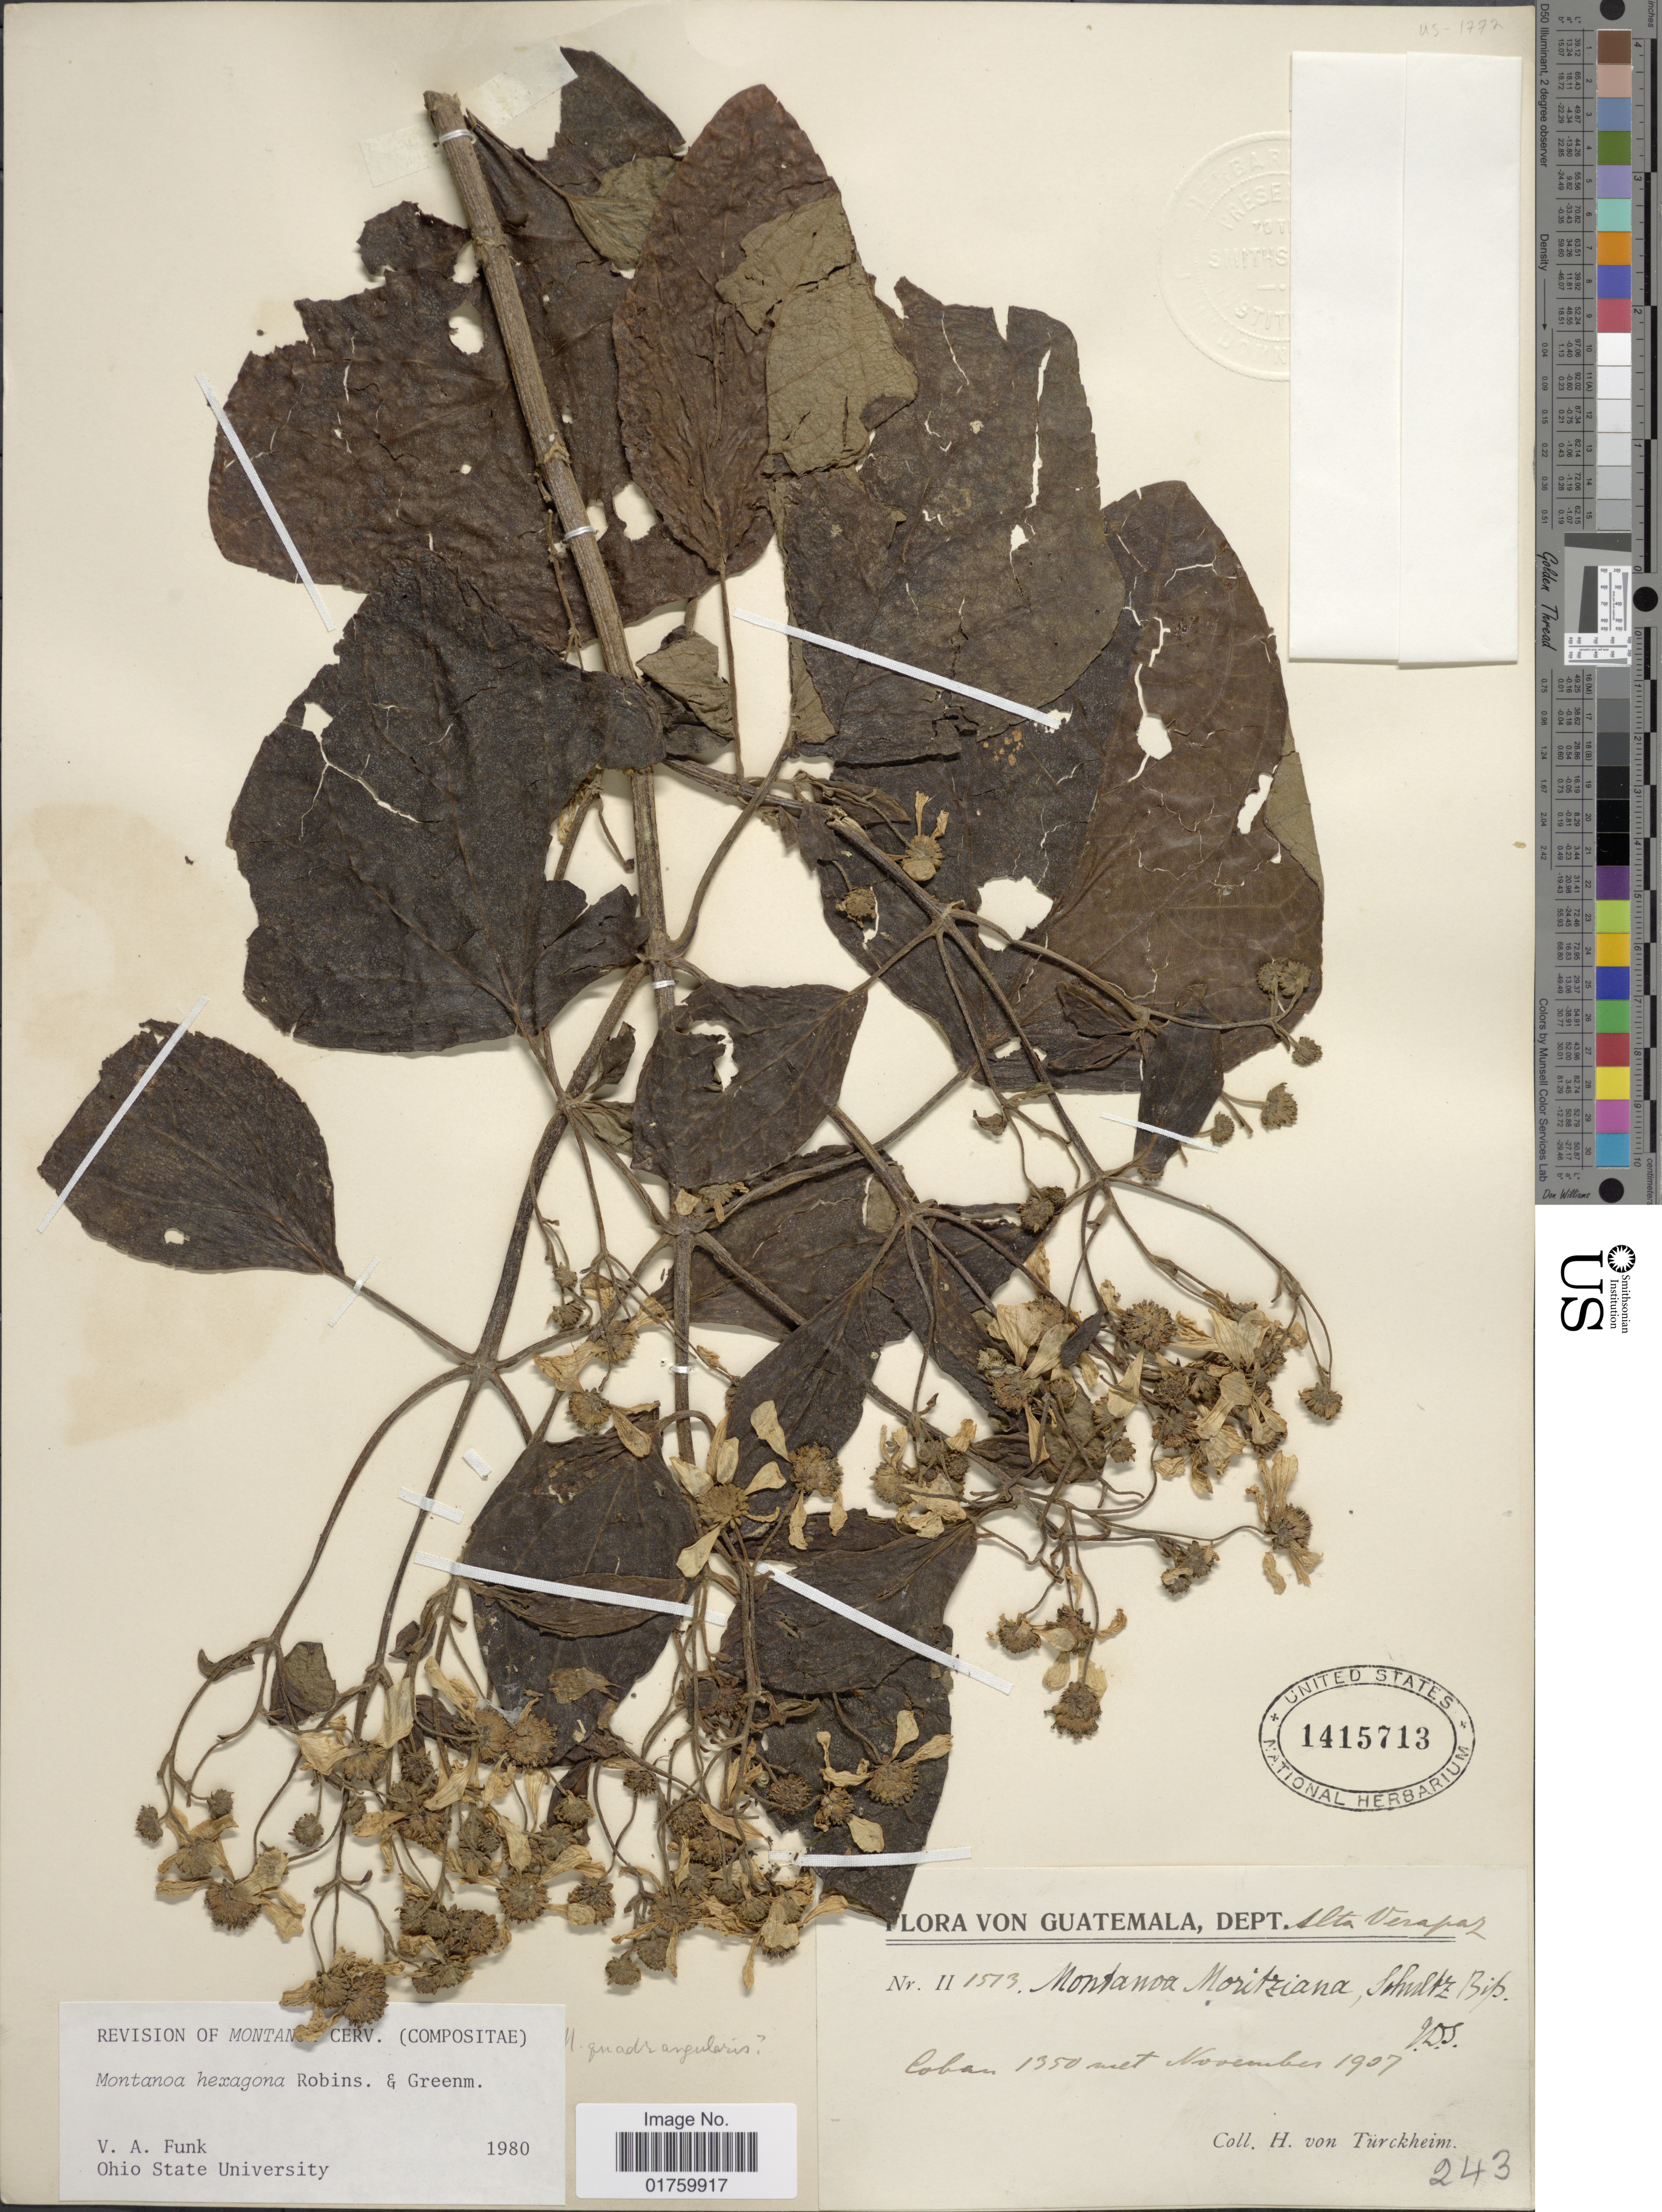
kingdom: Plantae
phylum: Tracheophyta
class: Magnoliopsida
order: Asterales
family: Asteraceae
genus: Montanoa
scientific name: Montanoa hexagona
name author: B.L. Rob. & Greenm.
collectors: H. von Türckheim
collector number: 243?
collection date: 1907-11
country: Guatemala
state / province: Alta Verapaz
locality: Coban.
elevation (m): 1350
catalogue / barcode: US 1415713